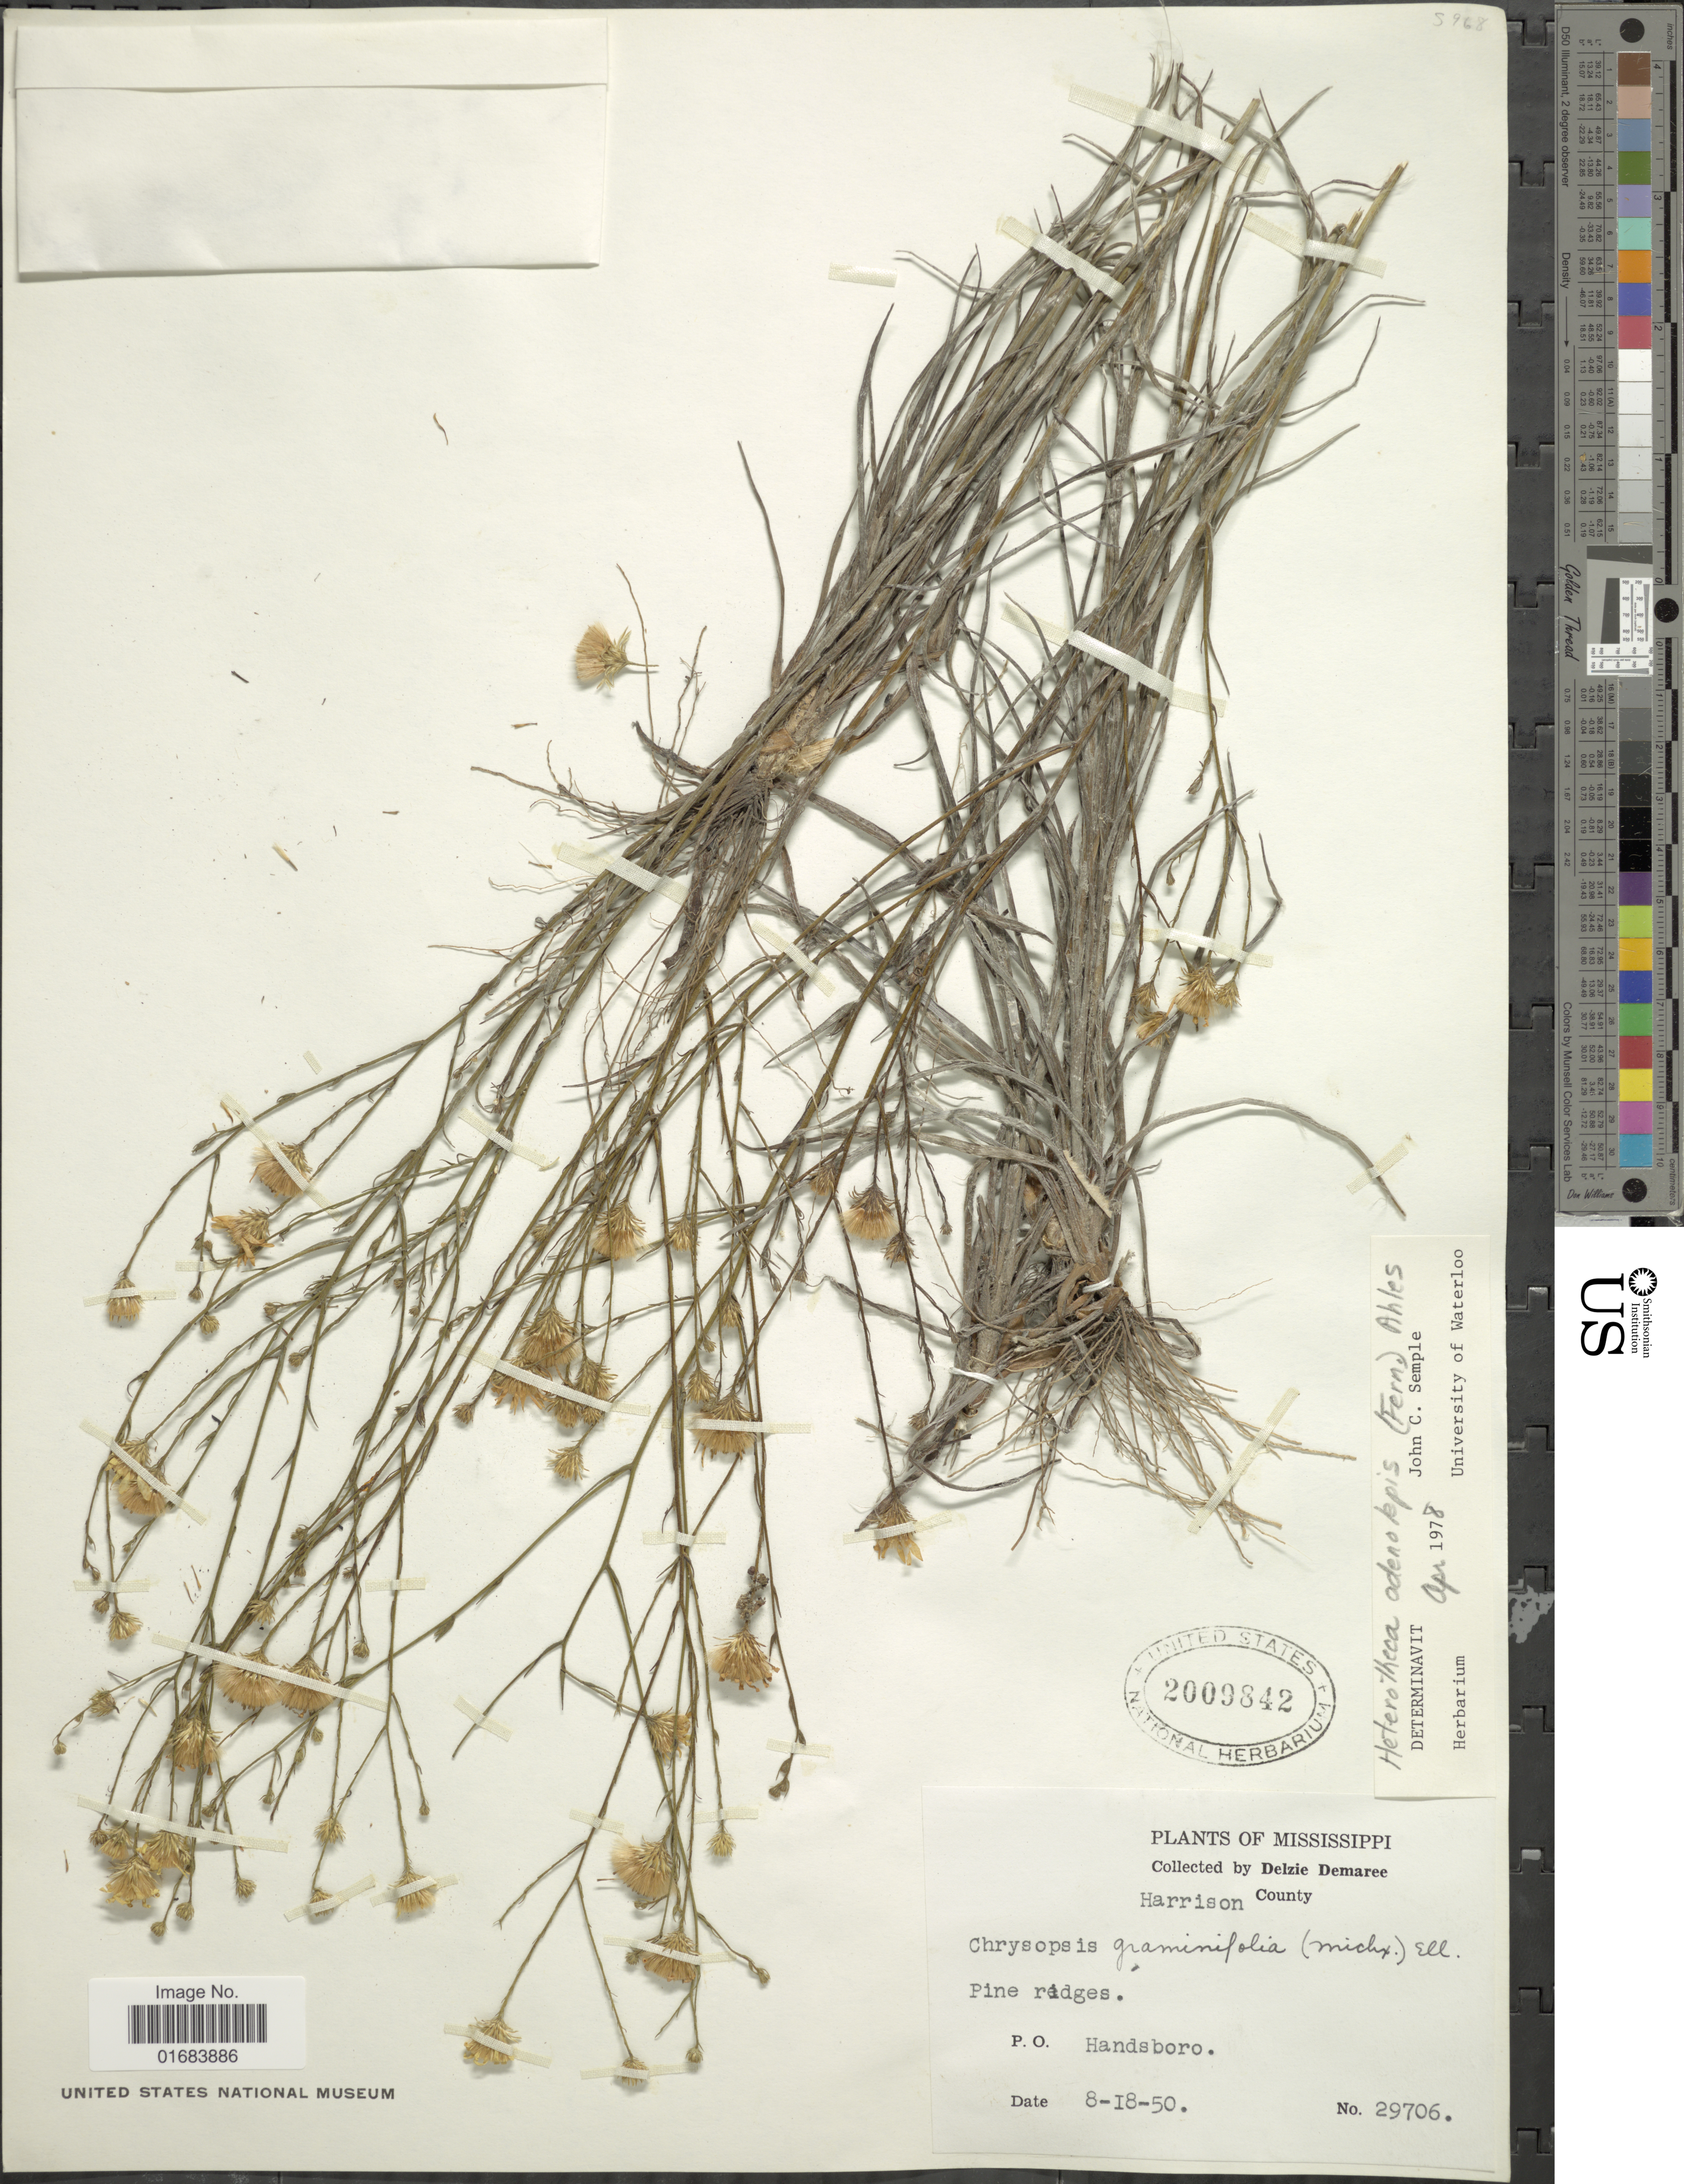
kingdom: Plantae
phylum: Tracheophyta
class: Magnoliopsida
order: Asterales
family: Asteraceae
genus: Pityopsis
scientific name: Pityopsis adenolepis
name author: (Fernald) Semple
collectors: D. Demaree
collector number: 29706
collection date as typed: Transcribed d/m/y: 18/8/50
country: United States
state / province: Mississippi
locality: Harrison County, P.O. Handsbro.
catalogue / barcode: US 2009842